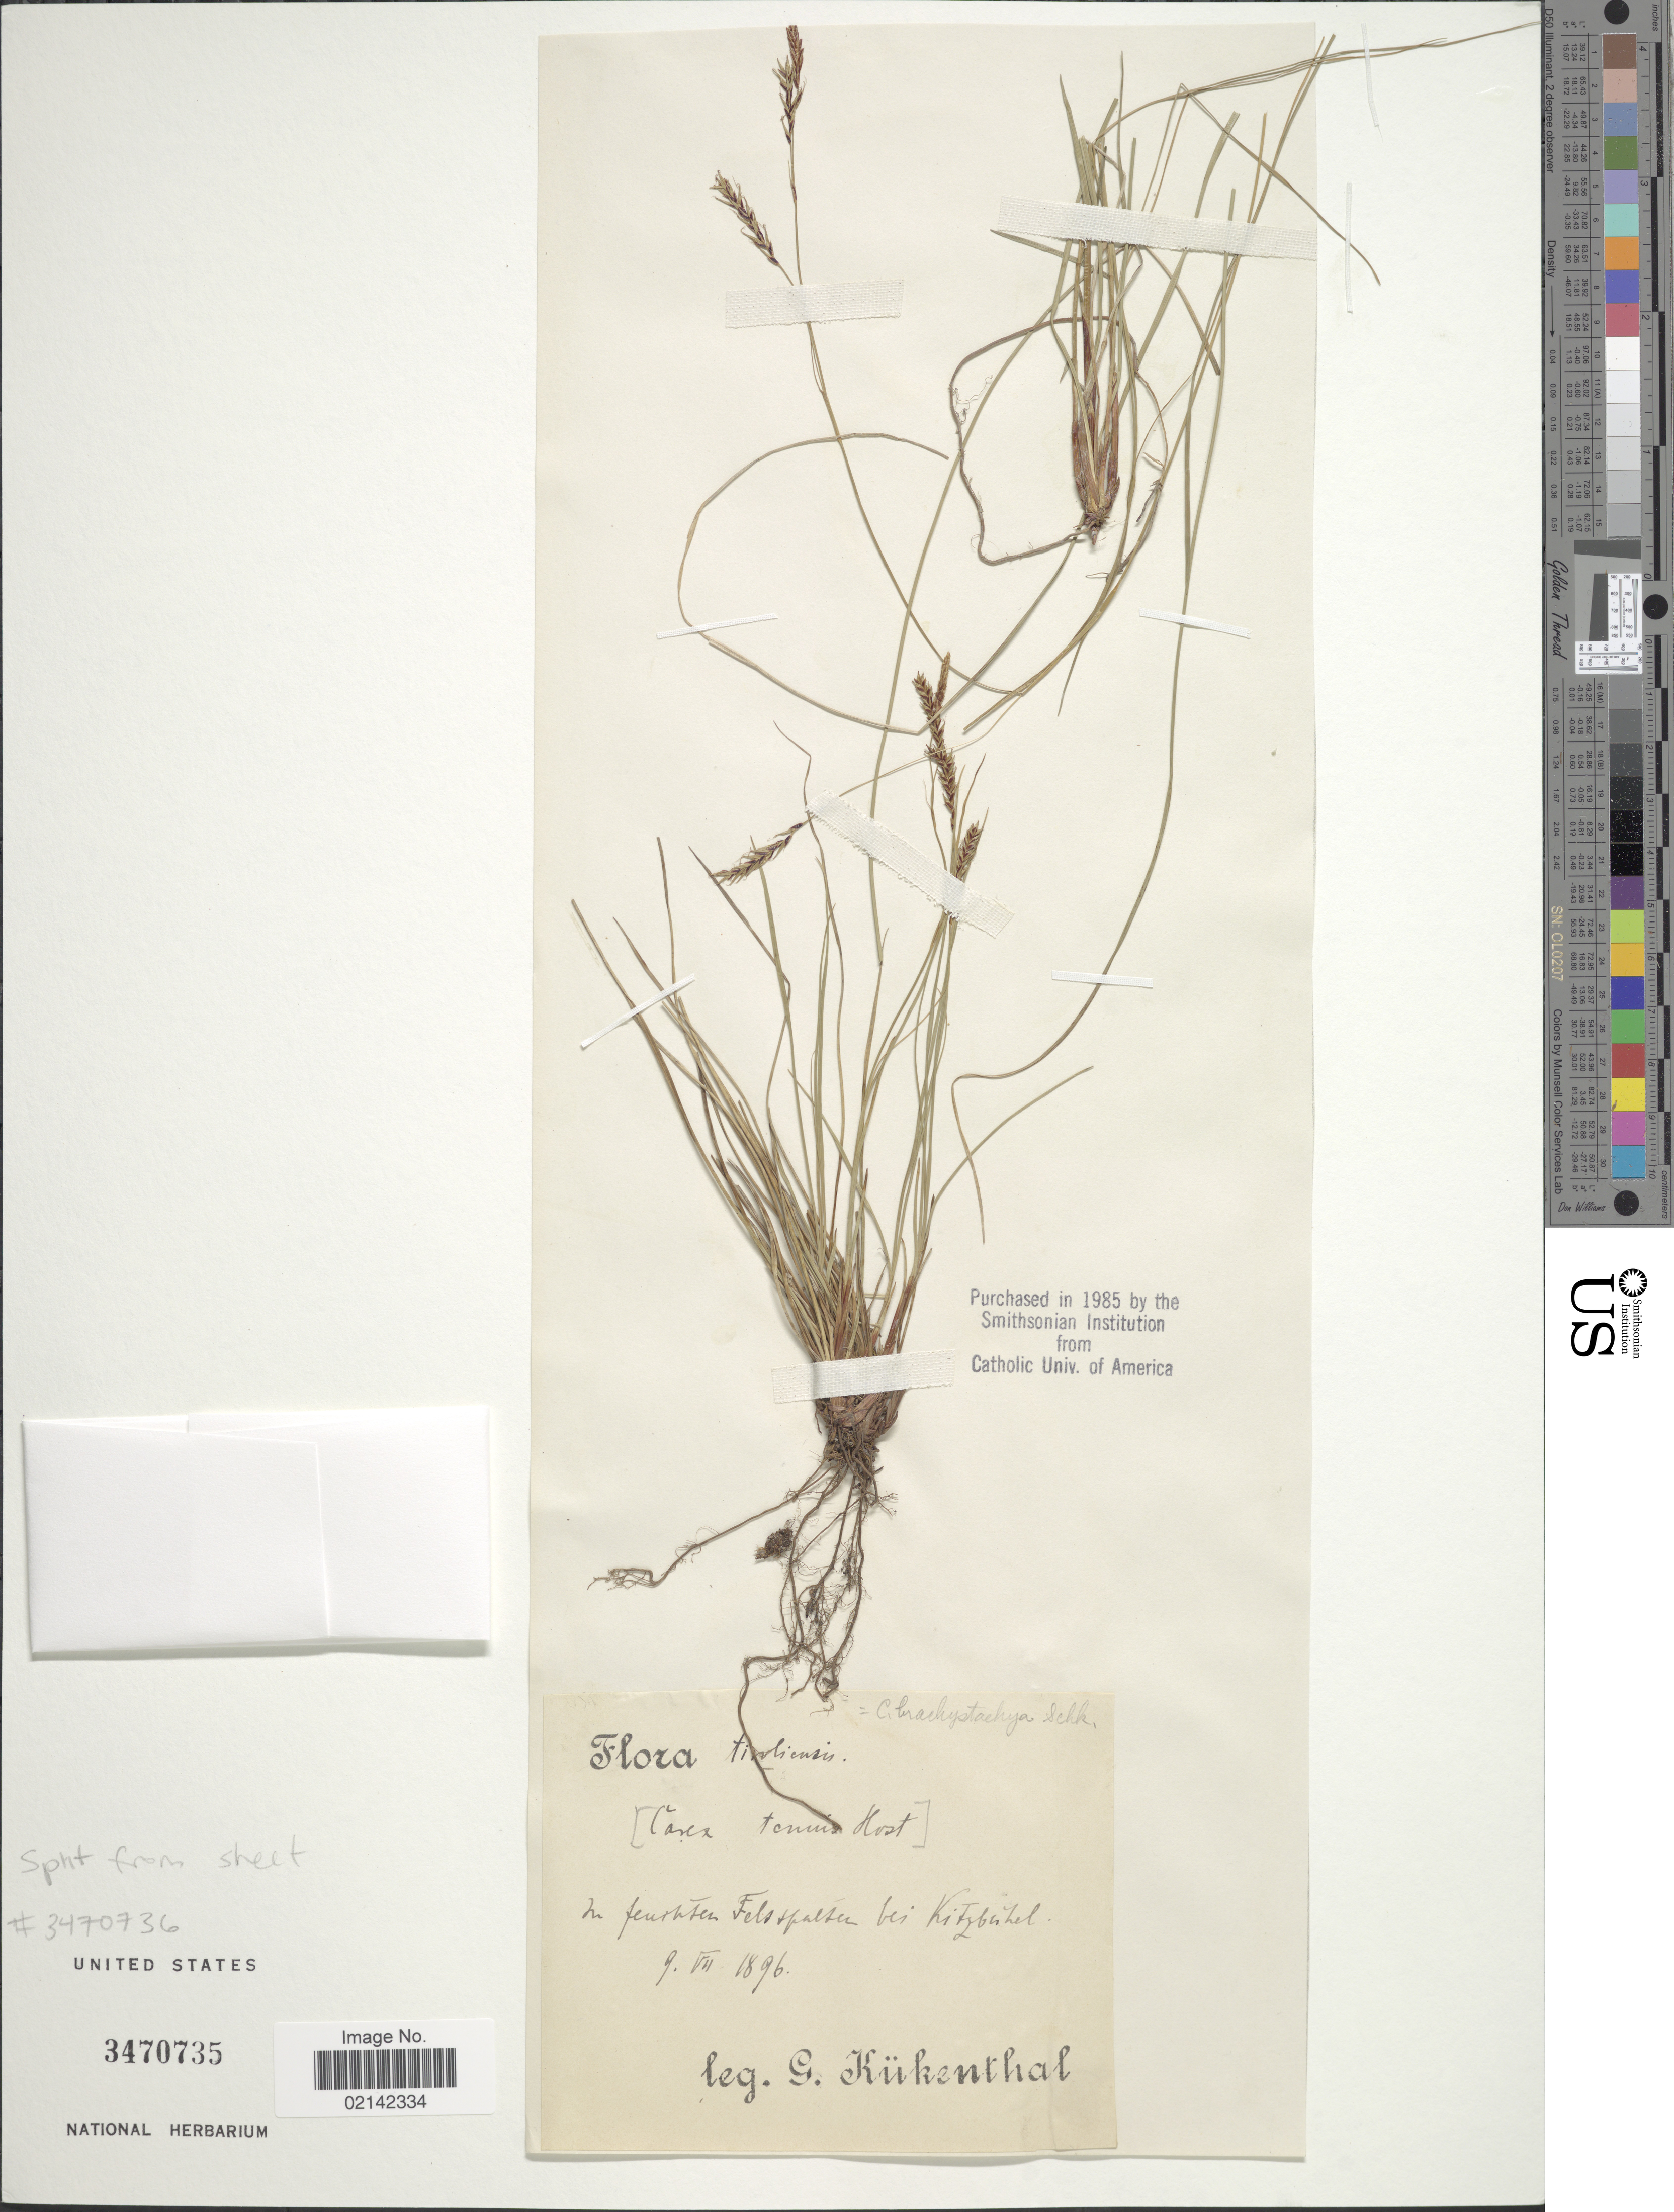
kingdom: Plantae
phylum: Tracheophyta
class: Liliopsida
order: Poales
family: Cyperaceae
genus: Carex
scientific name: Carex brachystachys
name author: Schrank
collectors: G. Kükenthal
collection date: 1896-07-09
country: Austria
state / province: Tirol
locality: Tiroliensis. In feuchten Felsspalten bei Kitzbühel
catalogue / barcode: US 3470735